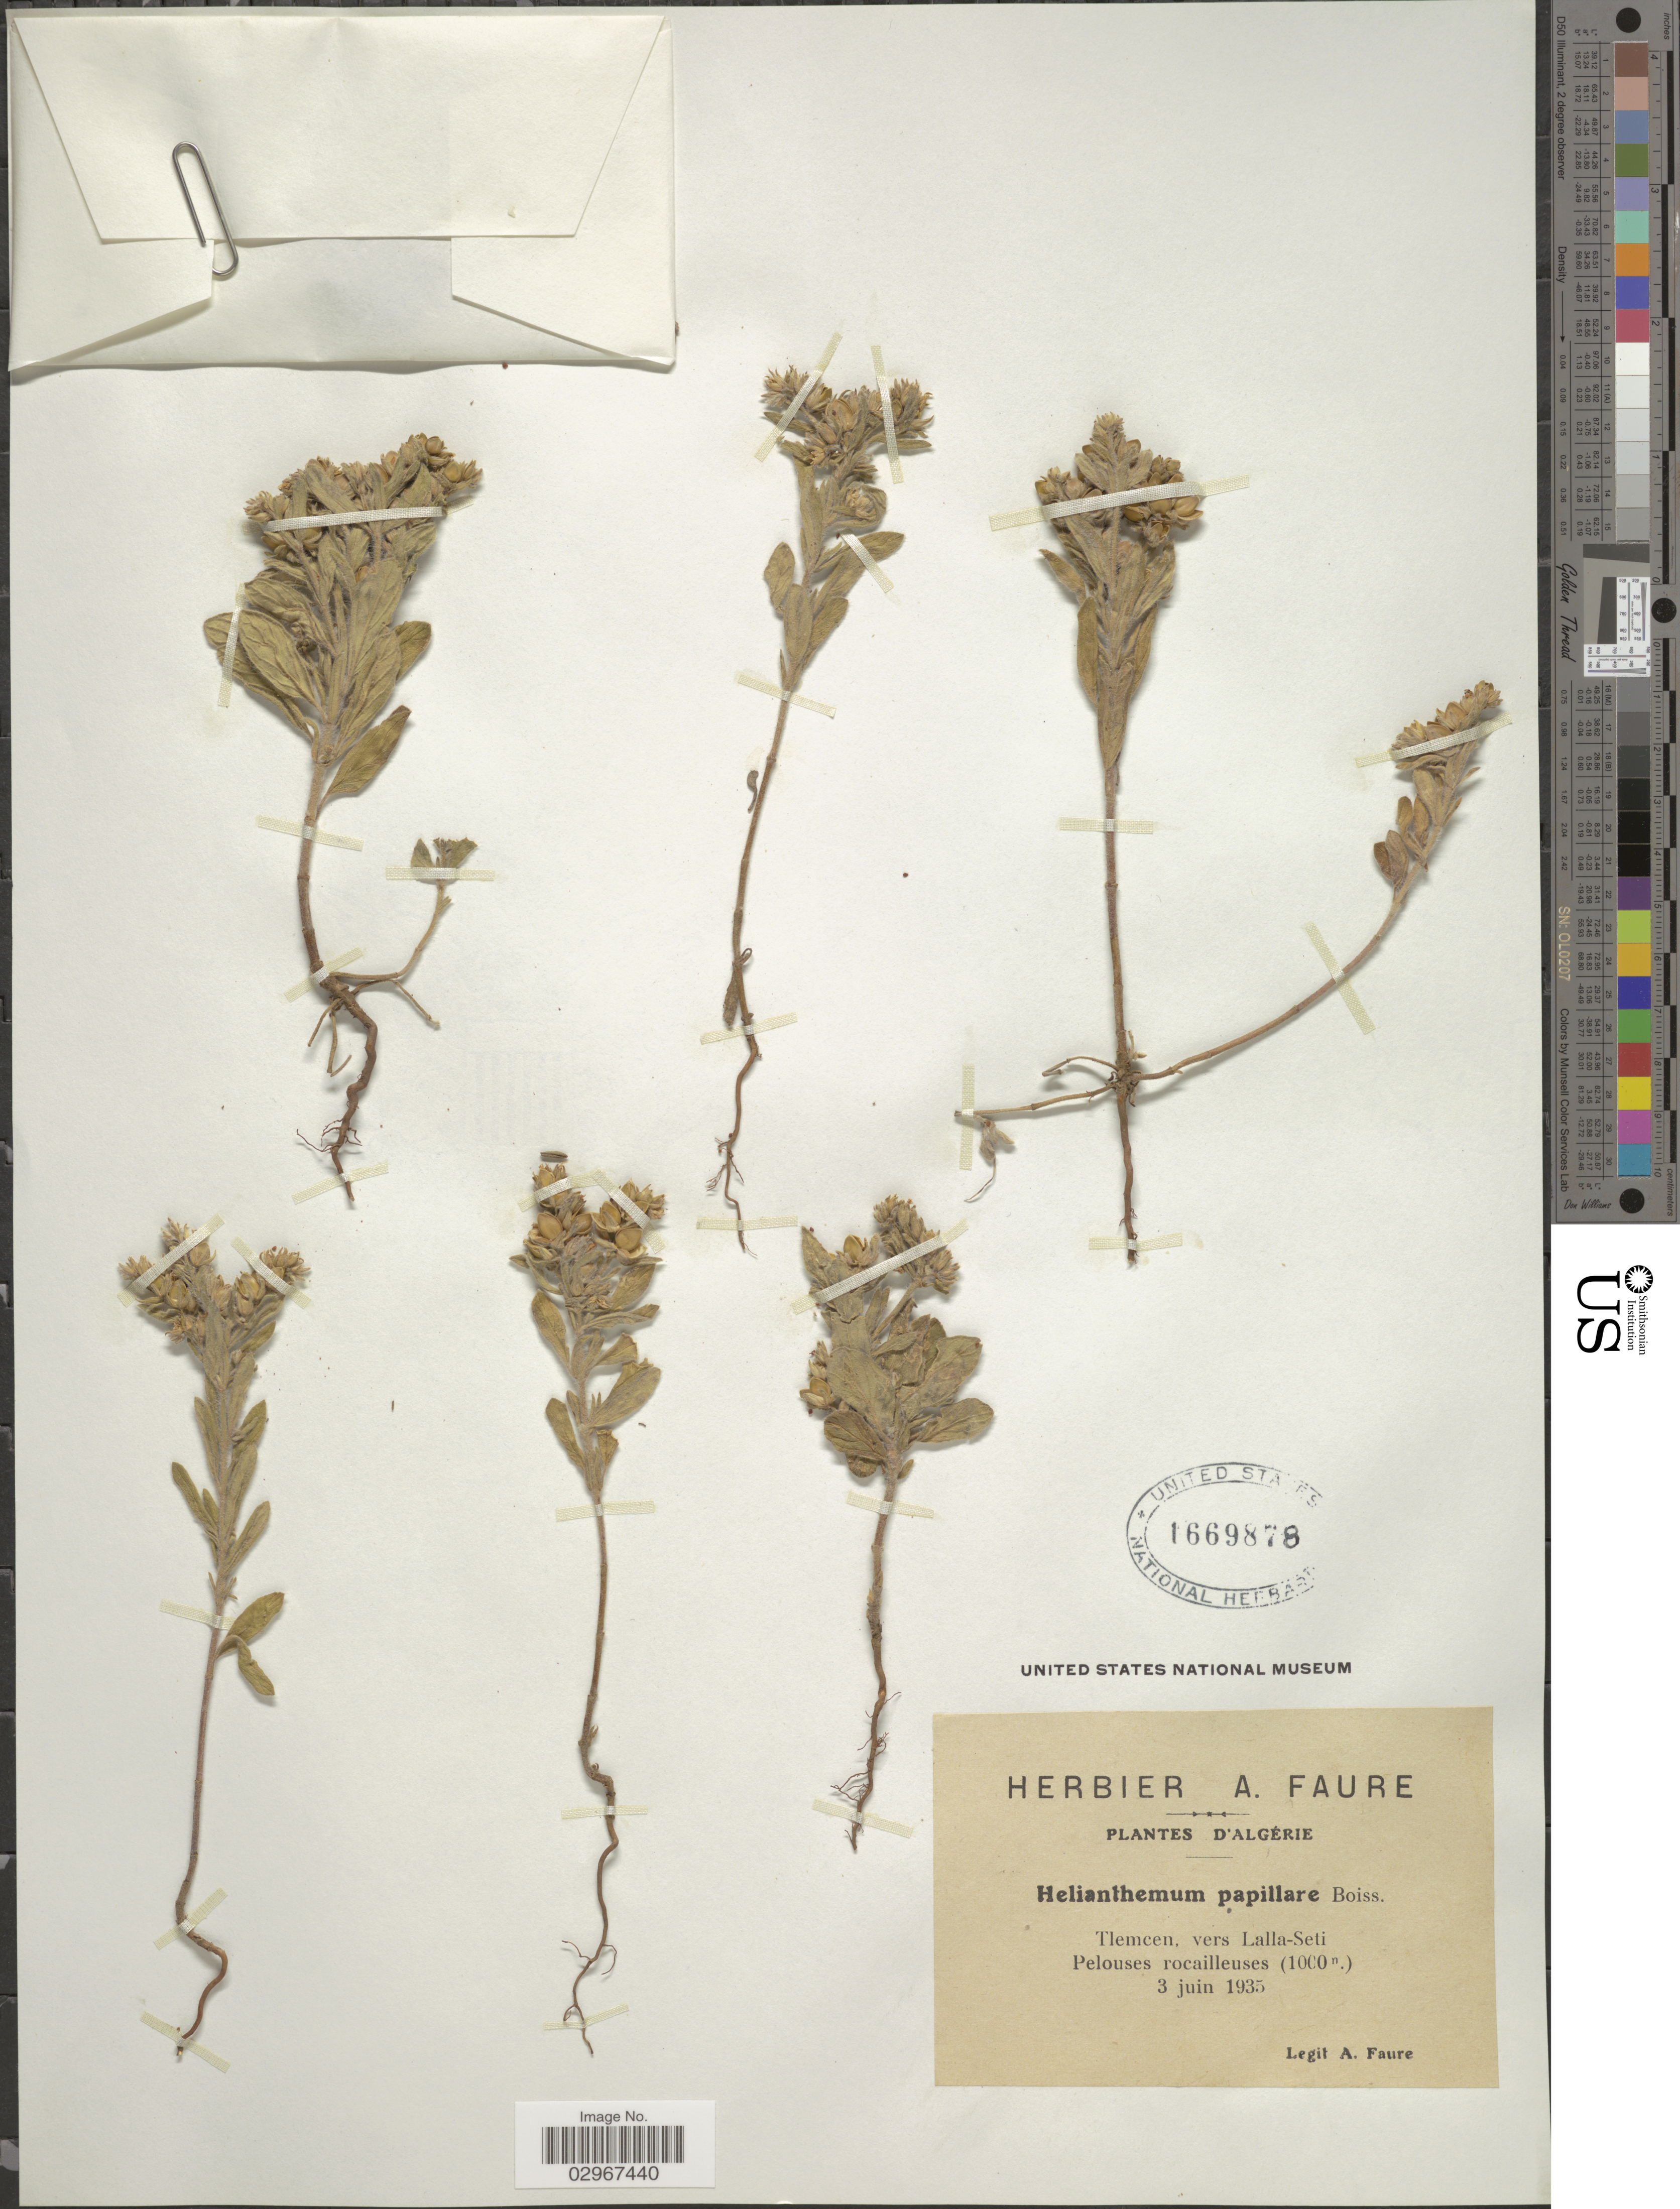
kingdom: Plantae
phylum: Tracheophyta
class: Magnoliopsida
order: Malvales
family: Cistaceae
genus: Helianthemum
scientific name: Helianthemum papillare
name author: Boiss.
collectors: A. Faure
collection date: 1935-06-03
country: Algeria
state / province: Tlemcen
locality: Vers Lalla-Seti.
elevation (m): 1000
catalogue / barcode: US 1669878